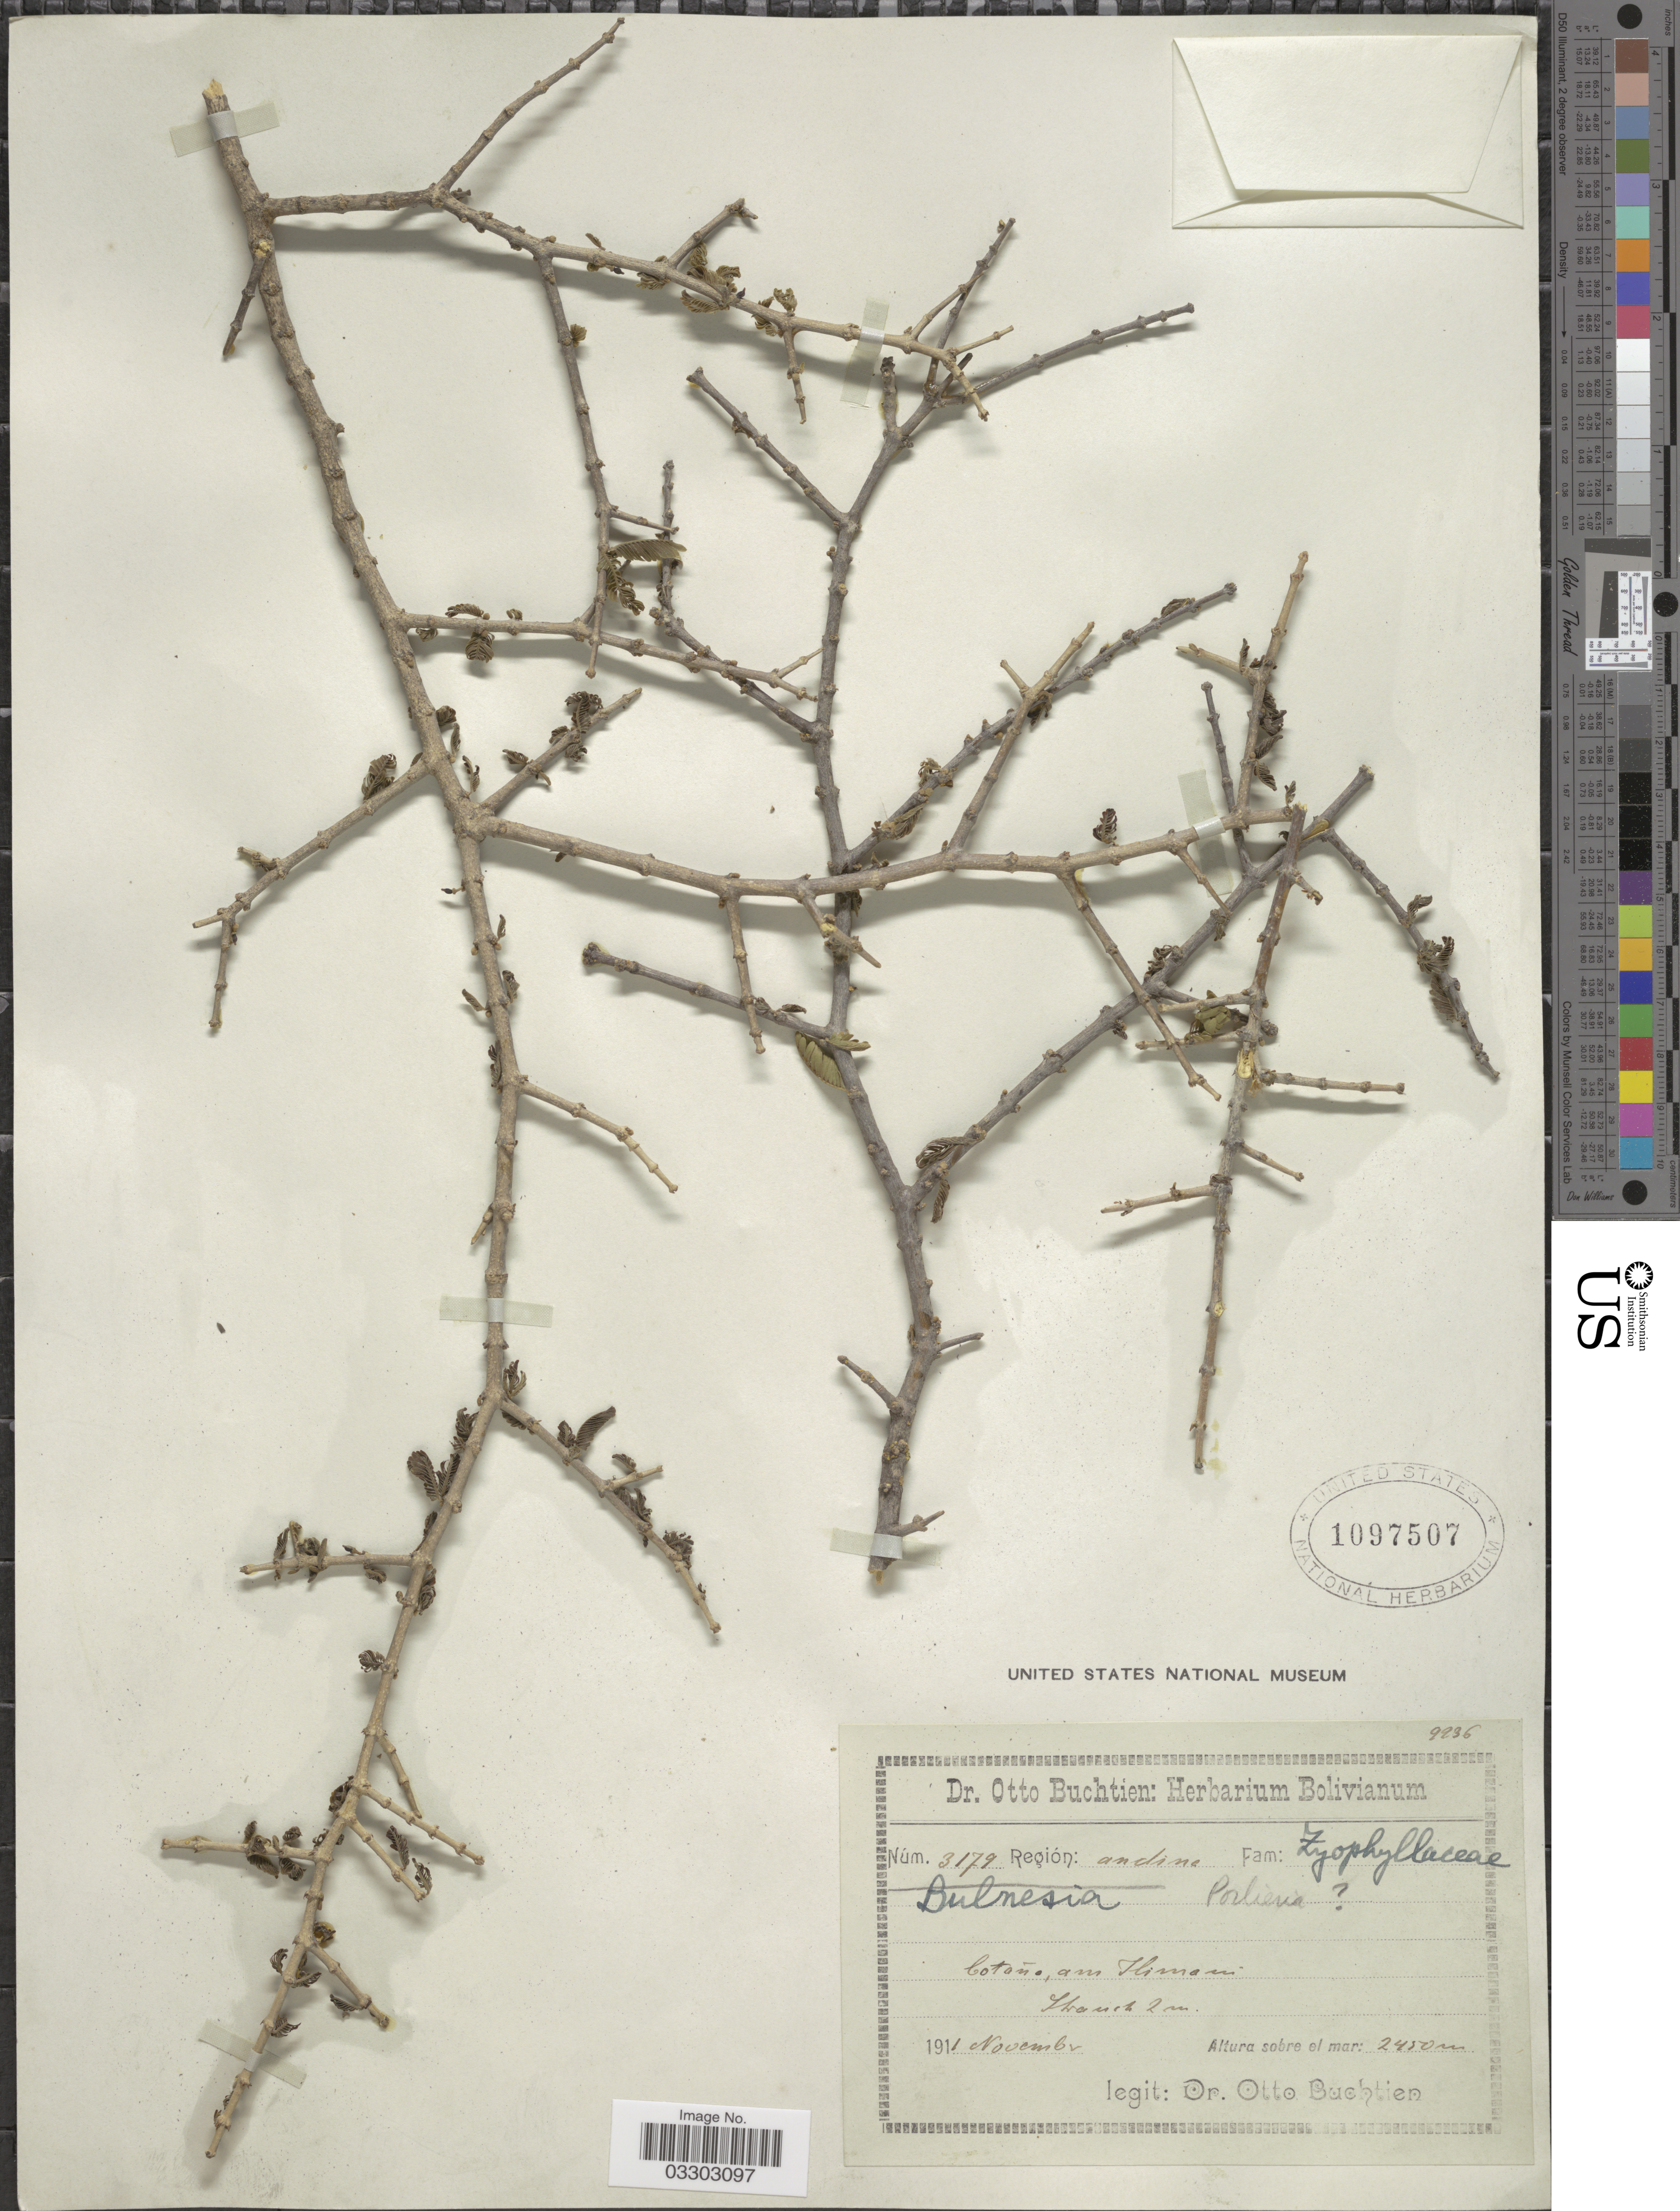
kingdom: Plantae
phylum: Tracheophyta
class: Magnoliopsida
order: Zygophyllales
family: Zygophyllaceae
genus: Porlieria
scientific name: Porlieria sp.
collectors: O. Buchtien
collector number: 3179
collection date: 1911-11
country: Bolivia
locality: Región: Andine. Cotaña, am Ilimani.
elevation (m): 2450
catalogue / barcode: US 1097507